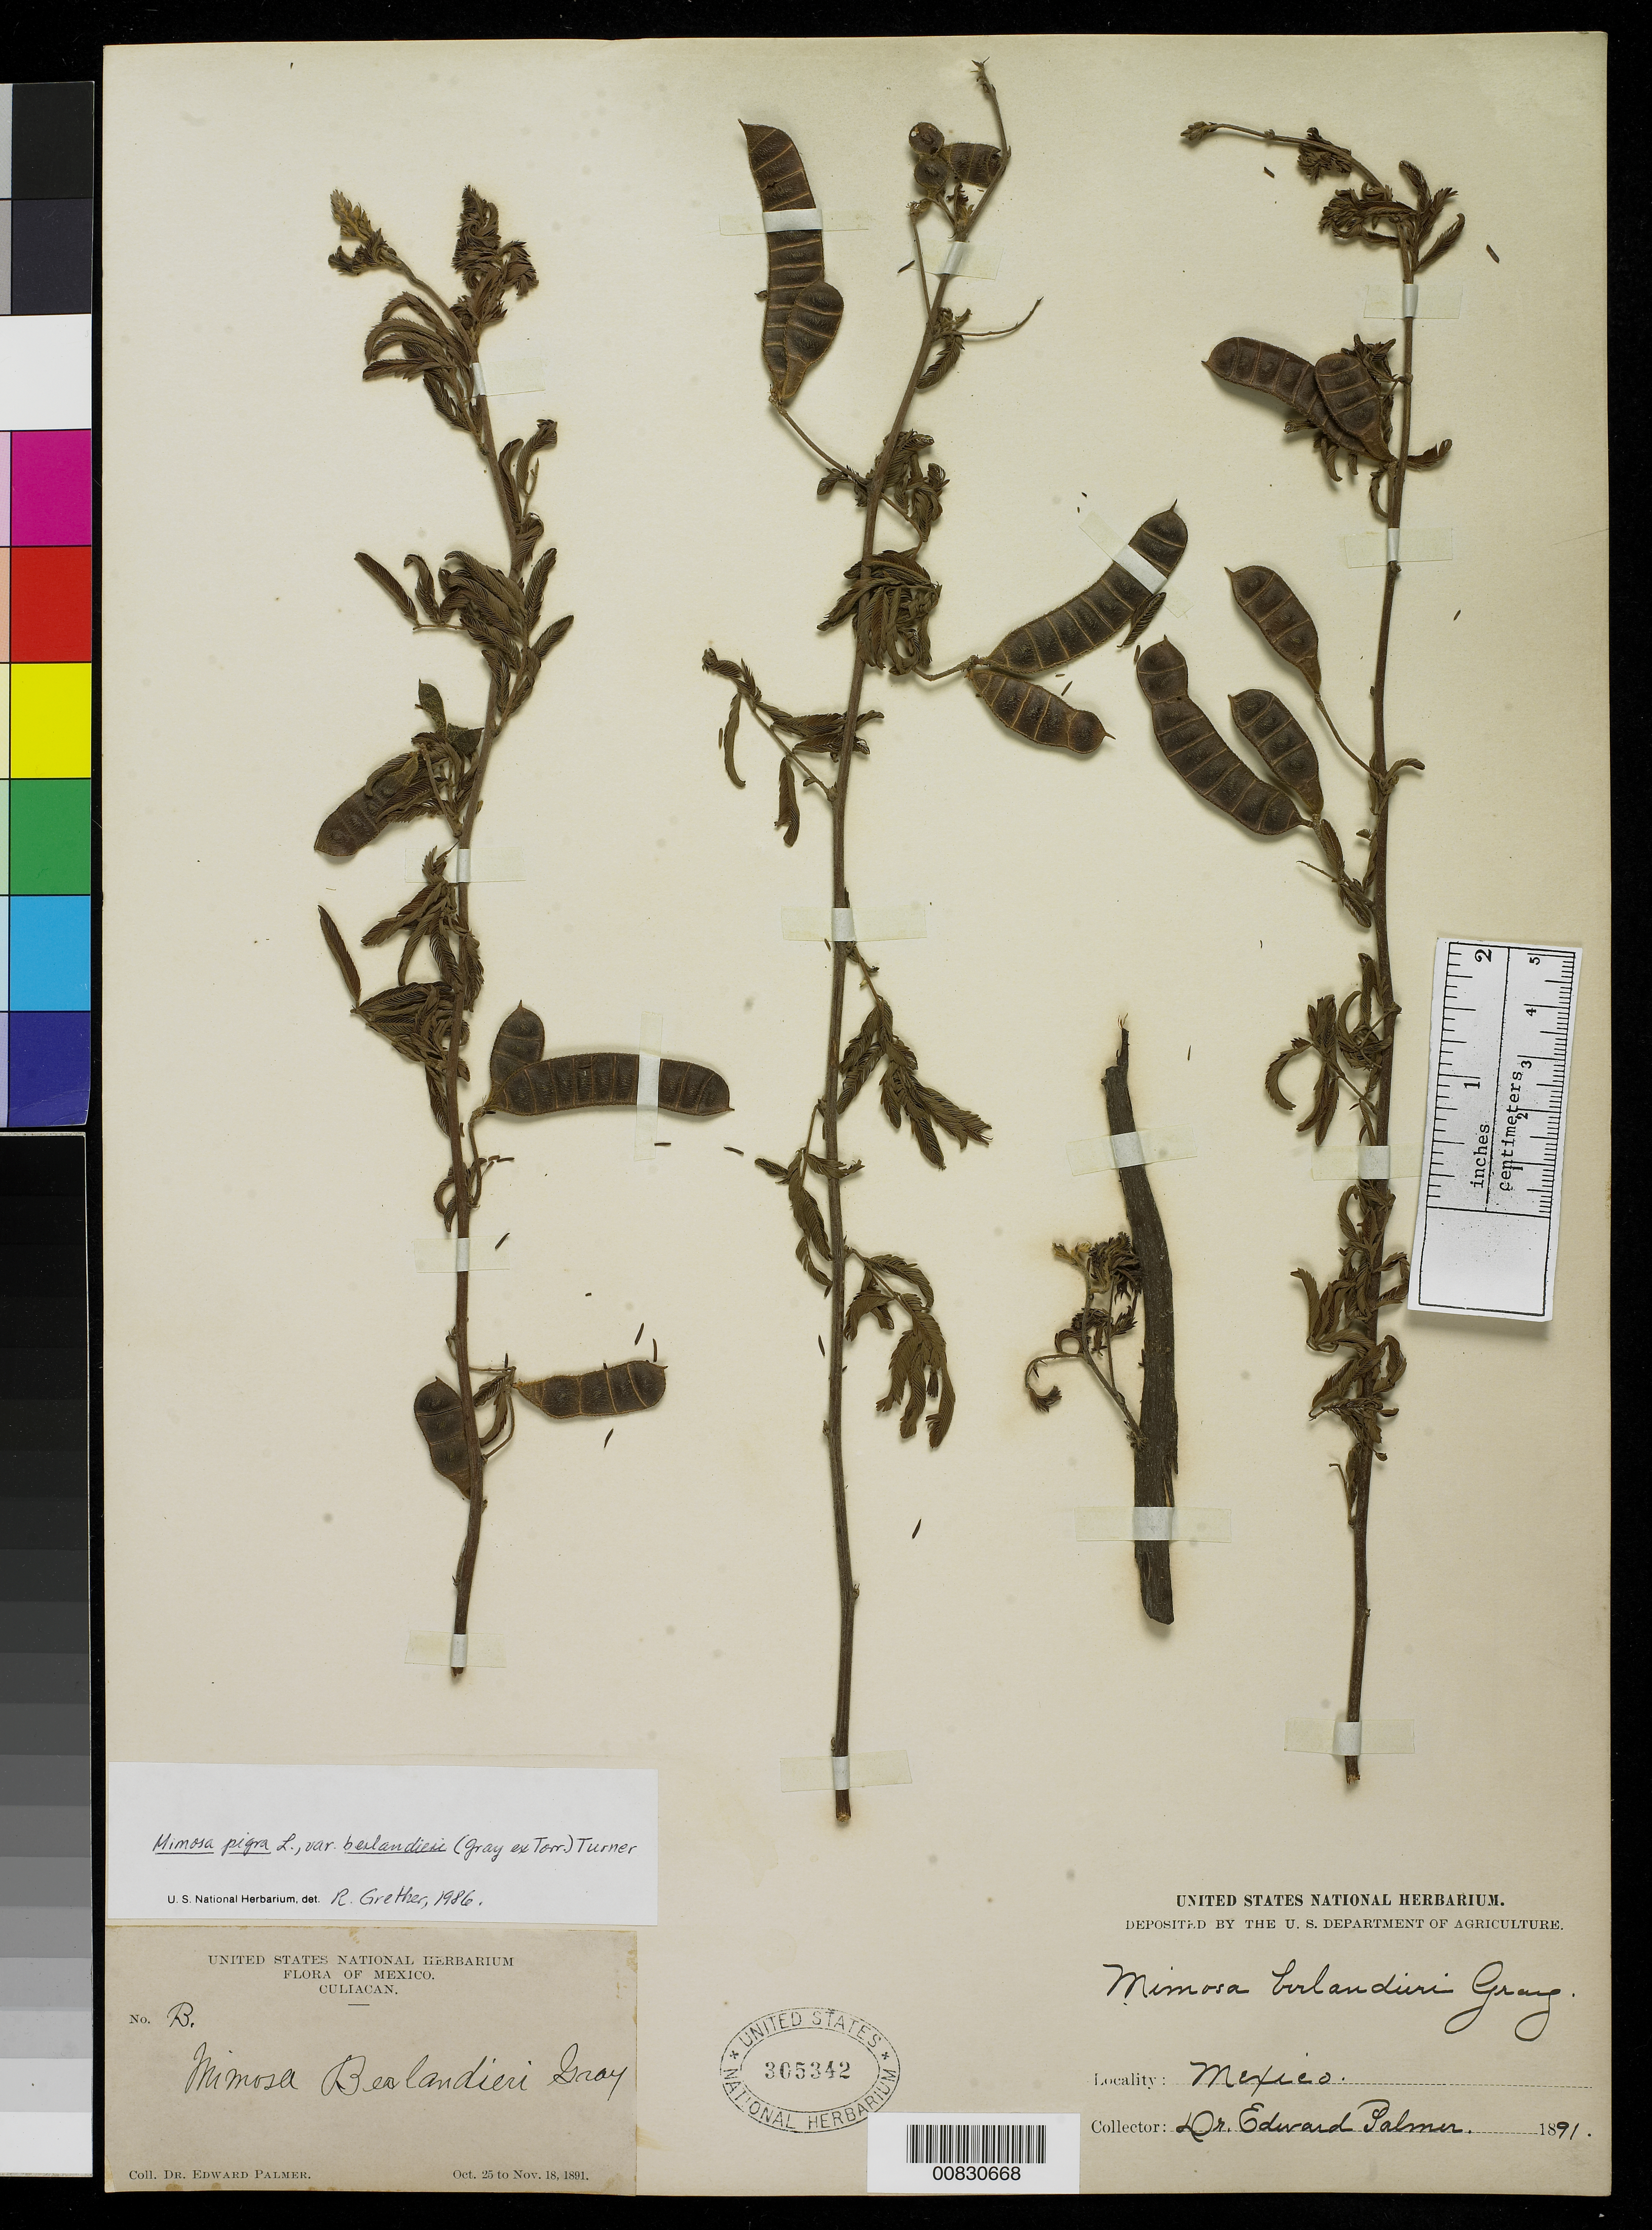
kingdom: Plantae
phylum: Tracheophyta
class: Magnoliopsida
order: Fabales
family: Fabaceae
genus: Mimosa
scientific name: Mimosa asperata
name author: L.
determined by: Strong, Mark T., (BOT), Smithsonian Institution - National Museum of Natural History (UNITED STATES)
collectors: E. Palmer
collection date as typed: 25 Oct 1891 to 18 Nov 1891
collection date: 1891-10-25/1891-11-18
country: Mexico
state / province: Sinaloa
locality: B. Culiacan, Sinaloa.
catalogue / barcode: US 305342